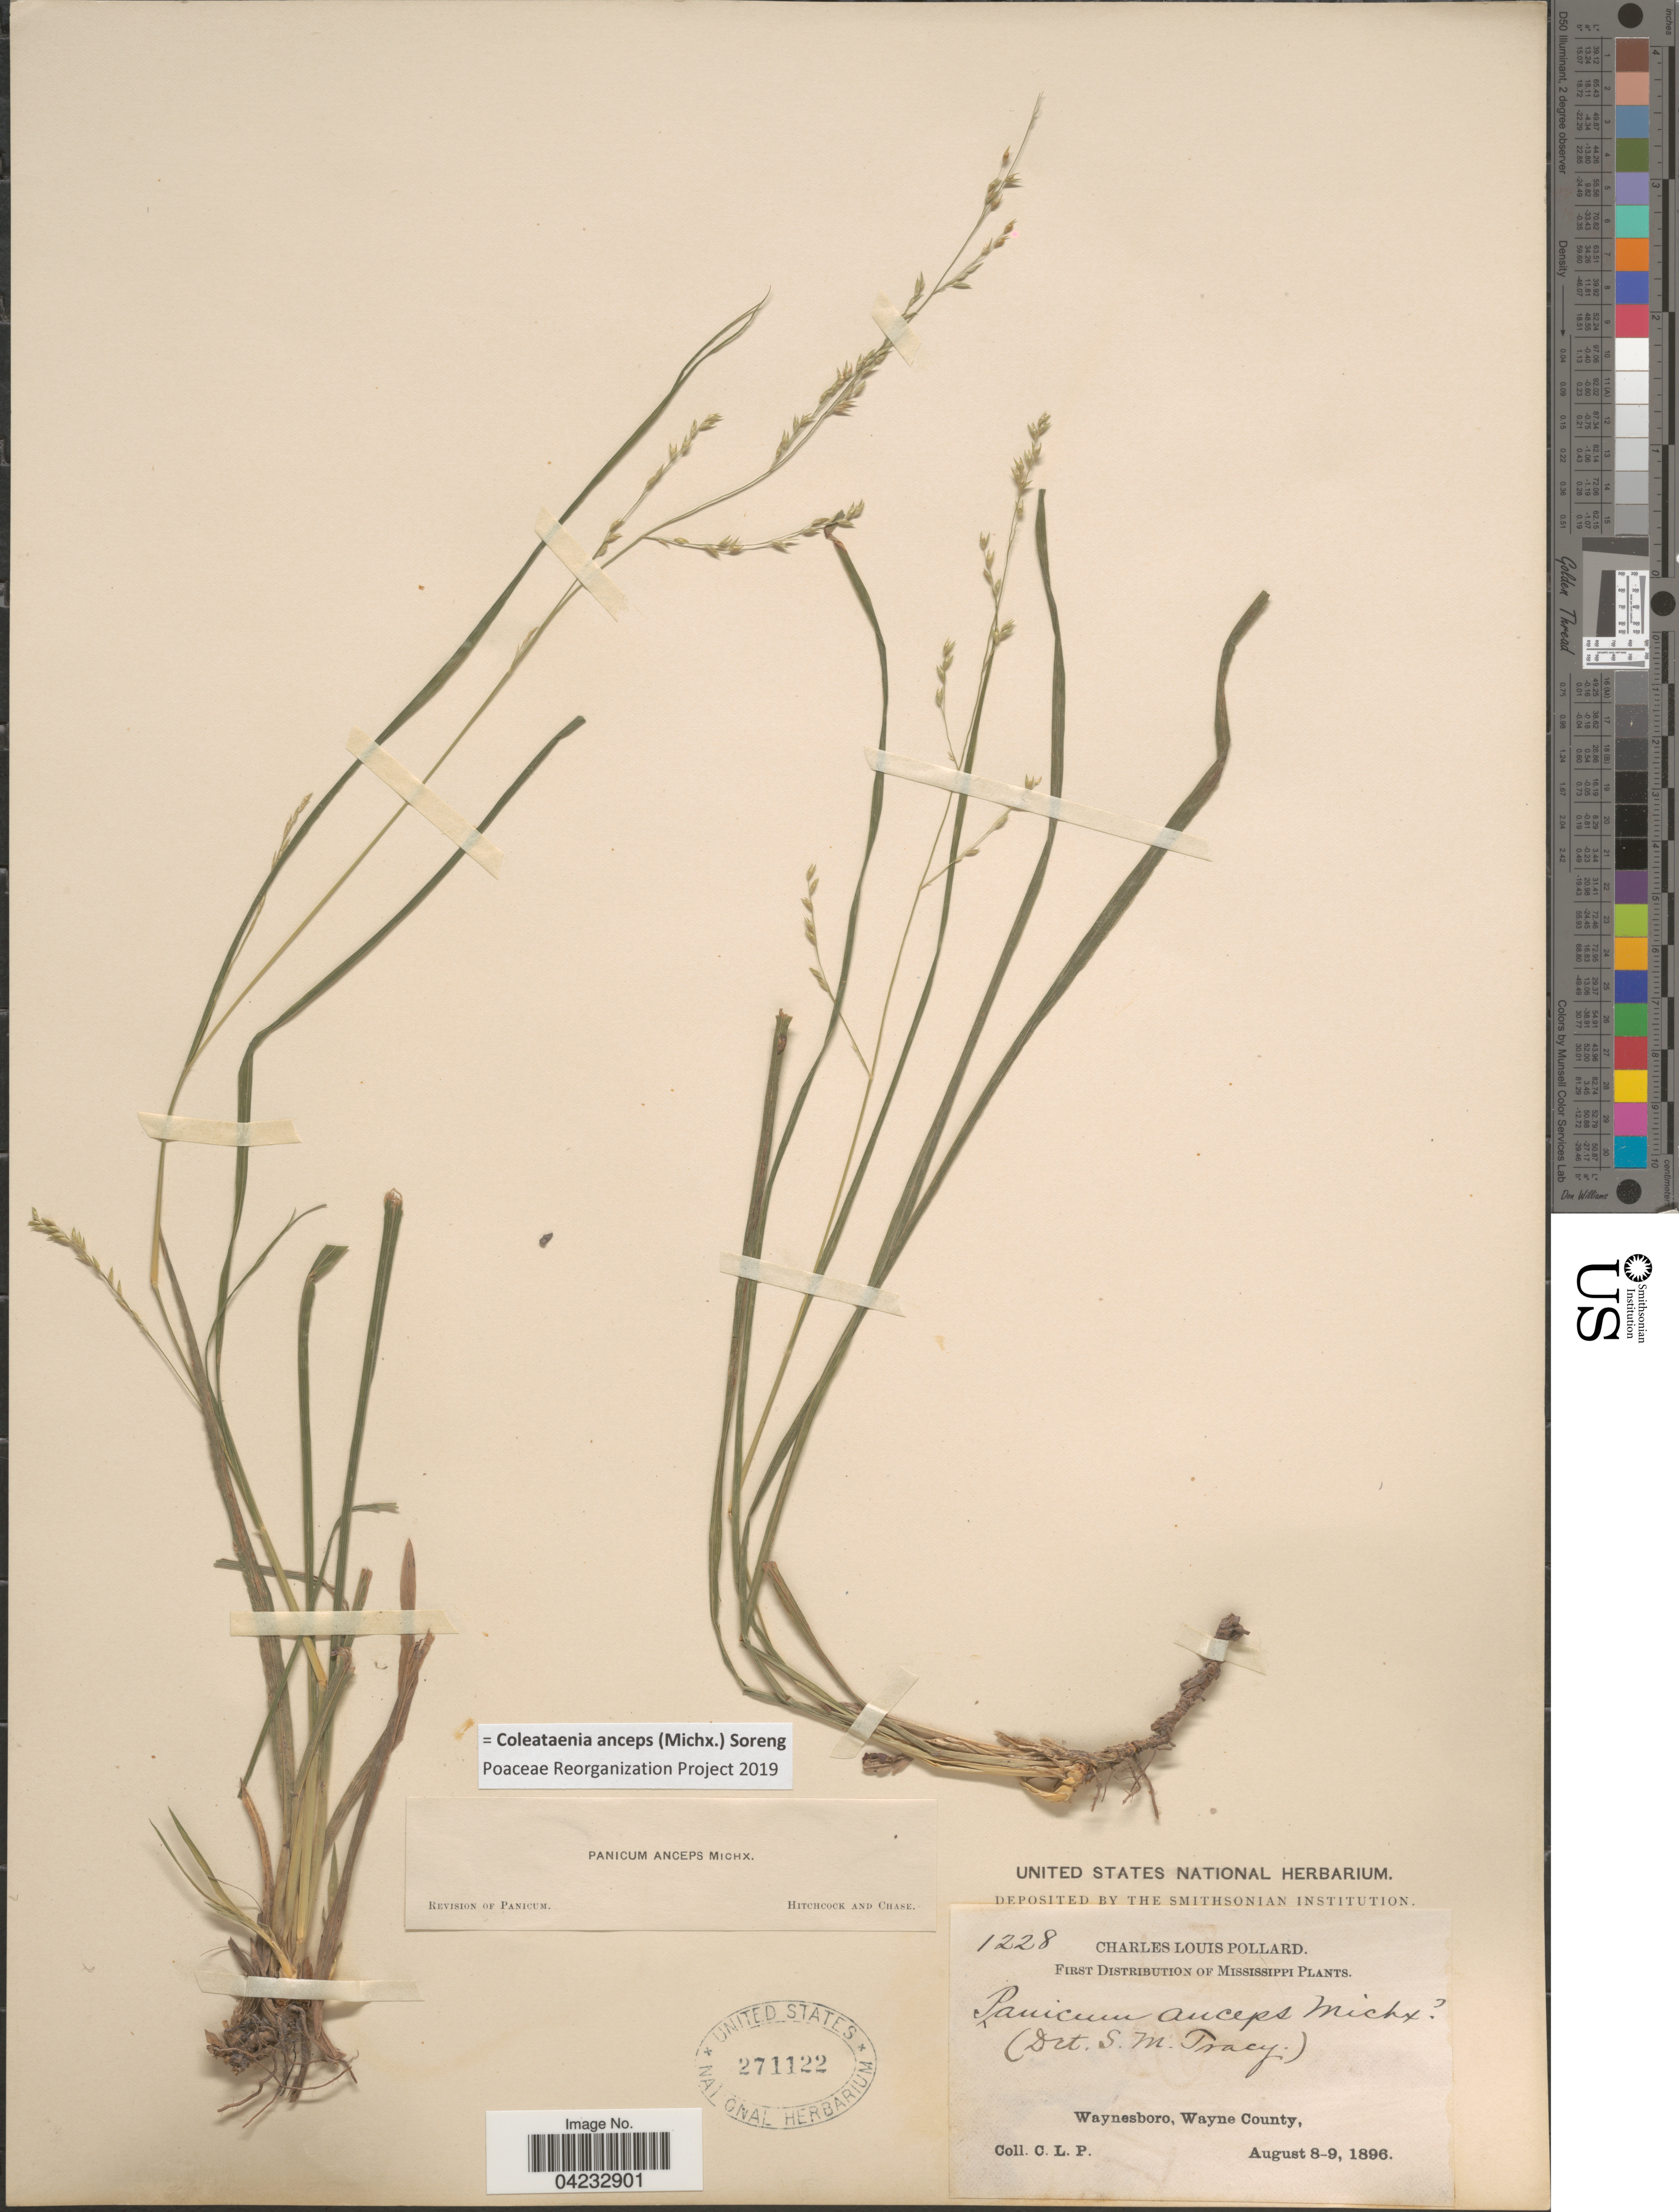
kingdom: Plantae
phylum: Tracheophyta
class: Liliopsida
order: Poales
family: Poaceae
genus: Coleataenia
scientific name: Coleataenia anceps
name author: (Michx.) Soreng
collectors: C. L. Pollard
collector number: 1228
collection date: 1896-08-08/1896-08-09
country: United States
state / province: Mississippi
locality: Waynesboro, Wayne County.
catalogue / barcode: US 271122